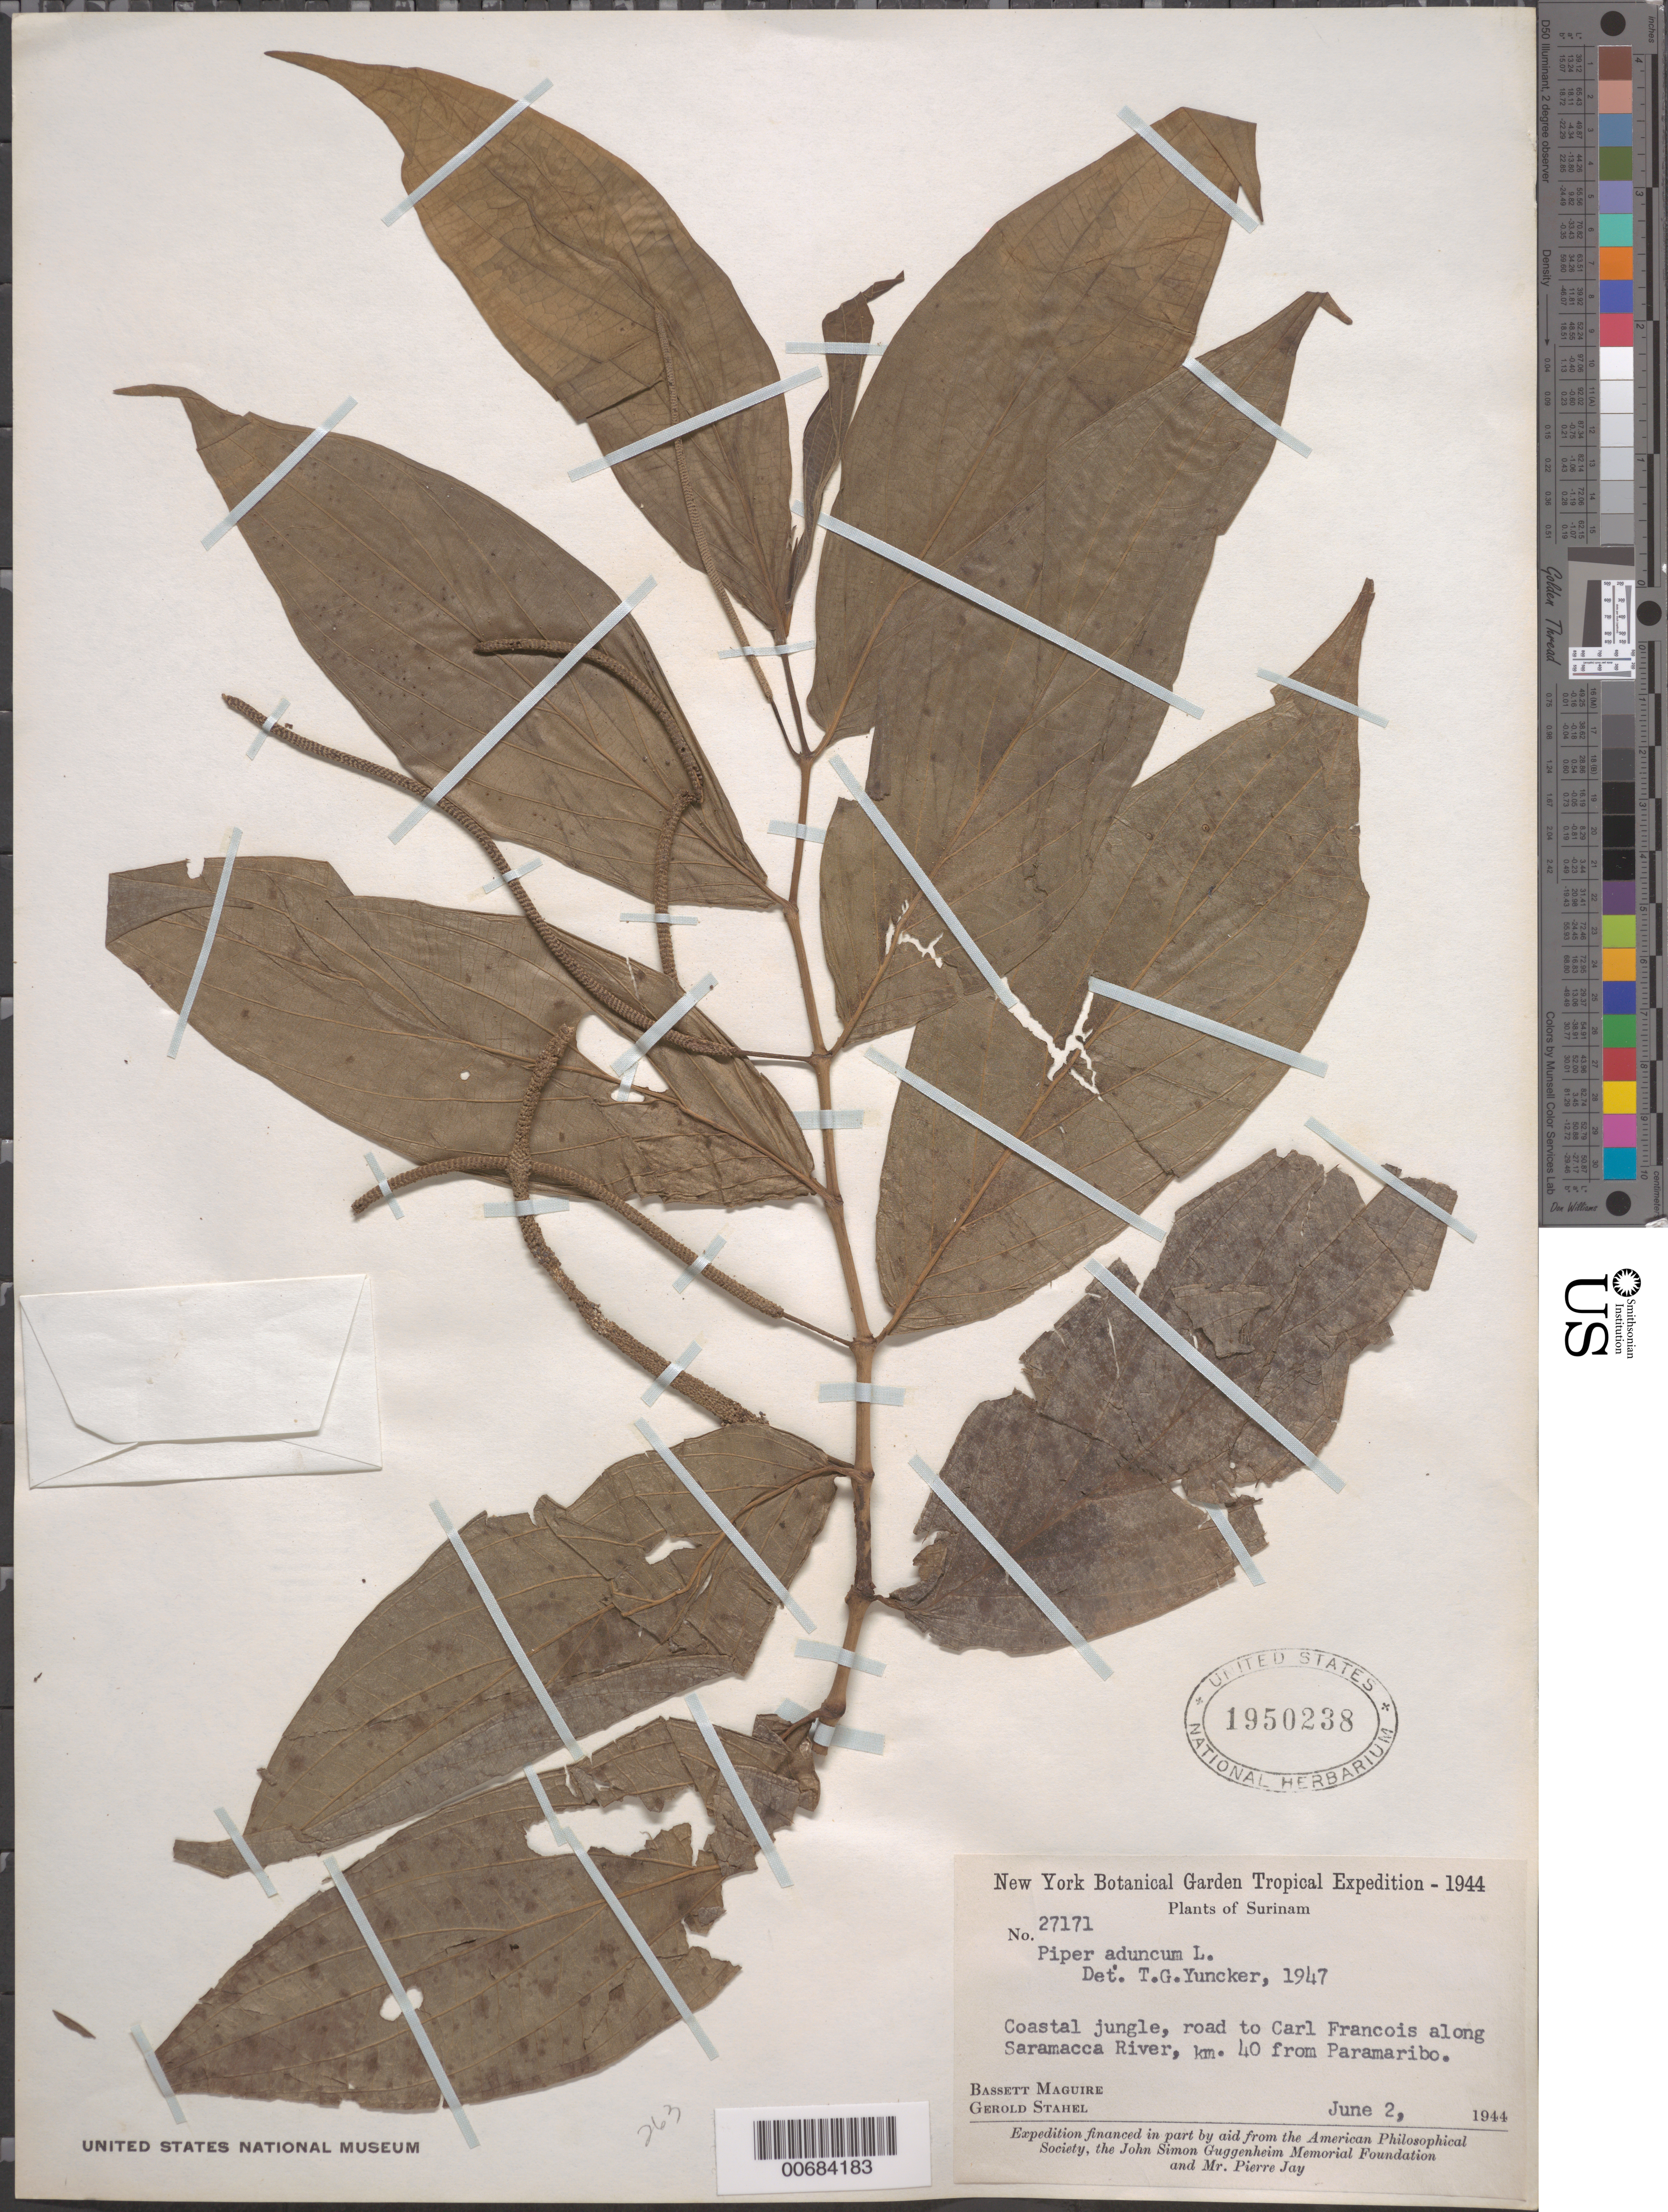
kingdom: Plantae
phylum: Tracheophyta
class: Magnoliopsida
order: Piperales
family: Piperaceae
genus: Piper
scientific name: Piper aduncum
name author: L.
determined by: Yuncker, T. G.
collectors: B. Maguire & G. Stahel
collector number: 27171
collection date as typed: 2-Jun-44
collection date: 1944-06-02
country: Suriname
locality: Saramacca River, Carl Francois road, km 40 from Parmaribo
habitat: Coastal jungle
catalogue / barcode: US 1950238